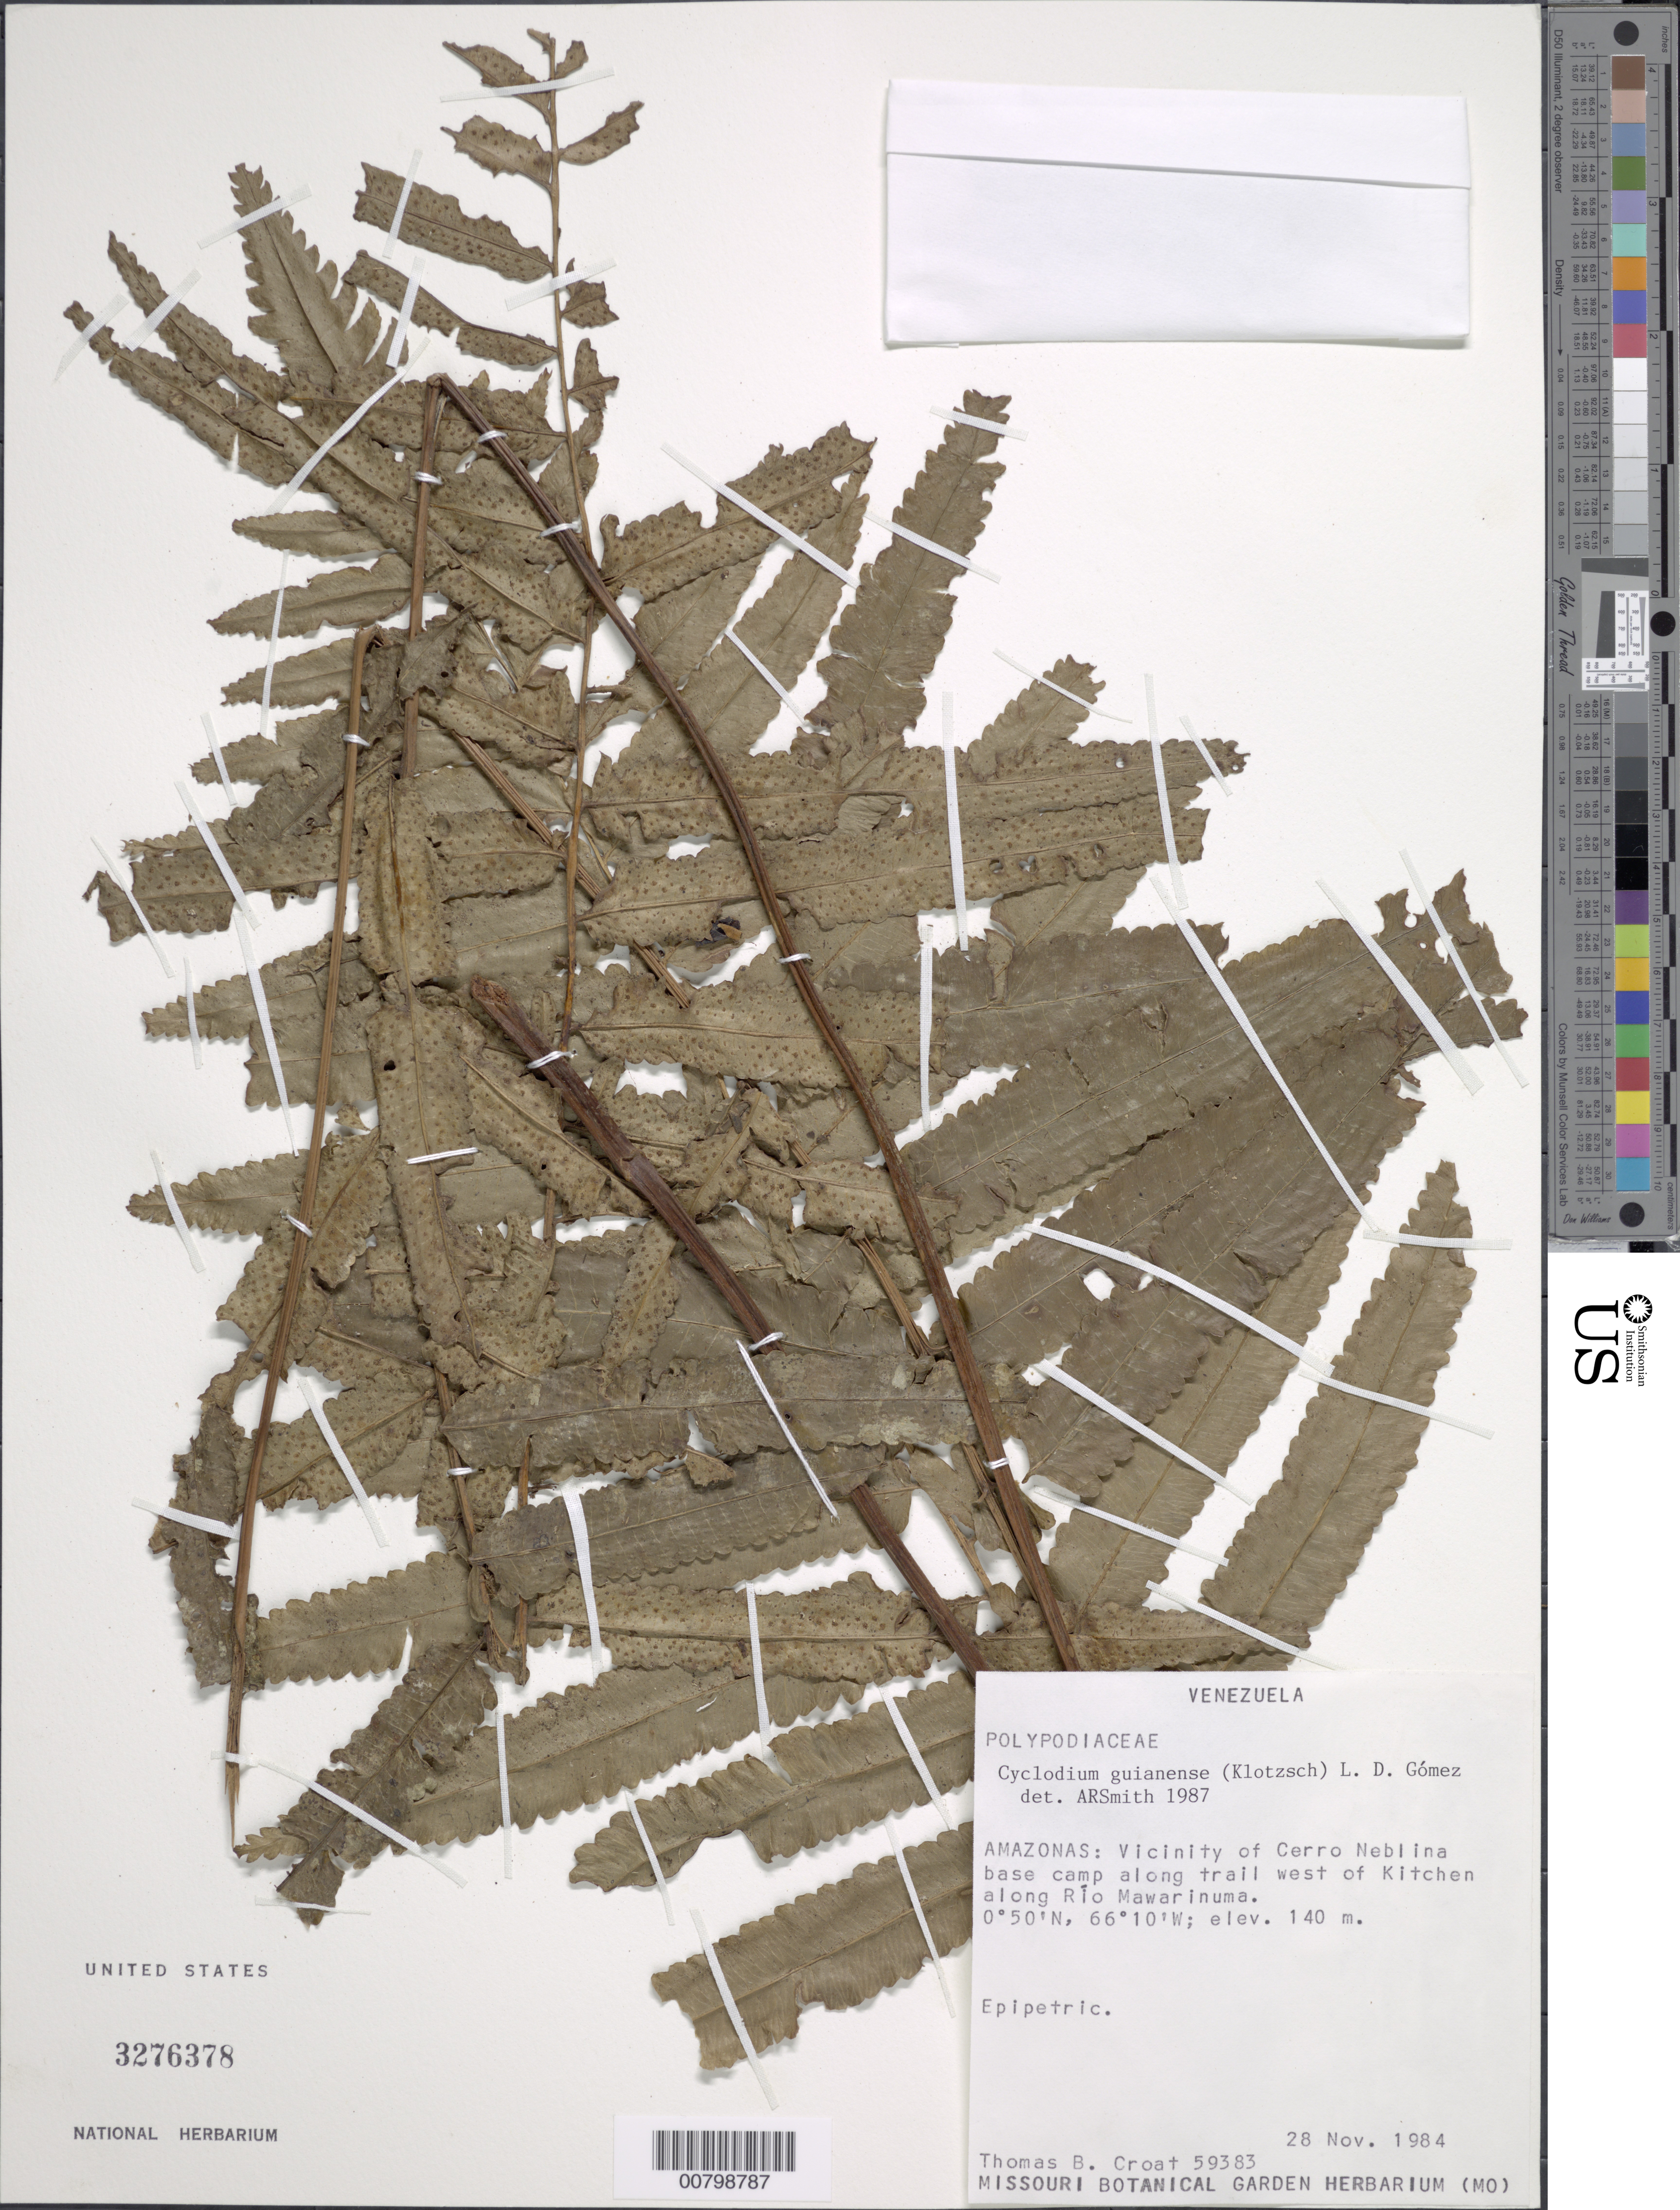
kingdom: Plantae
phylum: Tracheophyta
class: Polypodiopsida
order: Polypodiales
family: Dryopteridaceae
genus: Cyclodium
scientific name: Cyclodium guianense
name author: (Klotzsch) van der Werff ex L.D. Gómez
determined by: Smith, Alan R., (UC)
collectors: T. B. Croat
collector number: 59383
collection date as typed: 28-Nov-84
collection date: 1984-11-28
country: Venezuela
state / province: Amazonas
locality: Cerro Neblina Base Camp, trail W of Kitchen along Río Mawarinuma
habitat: Trailside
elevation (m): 140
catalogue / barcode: US 3276378